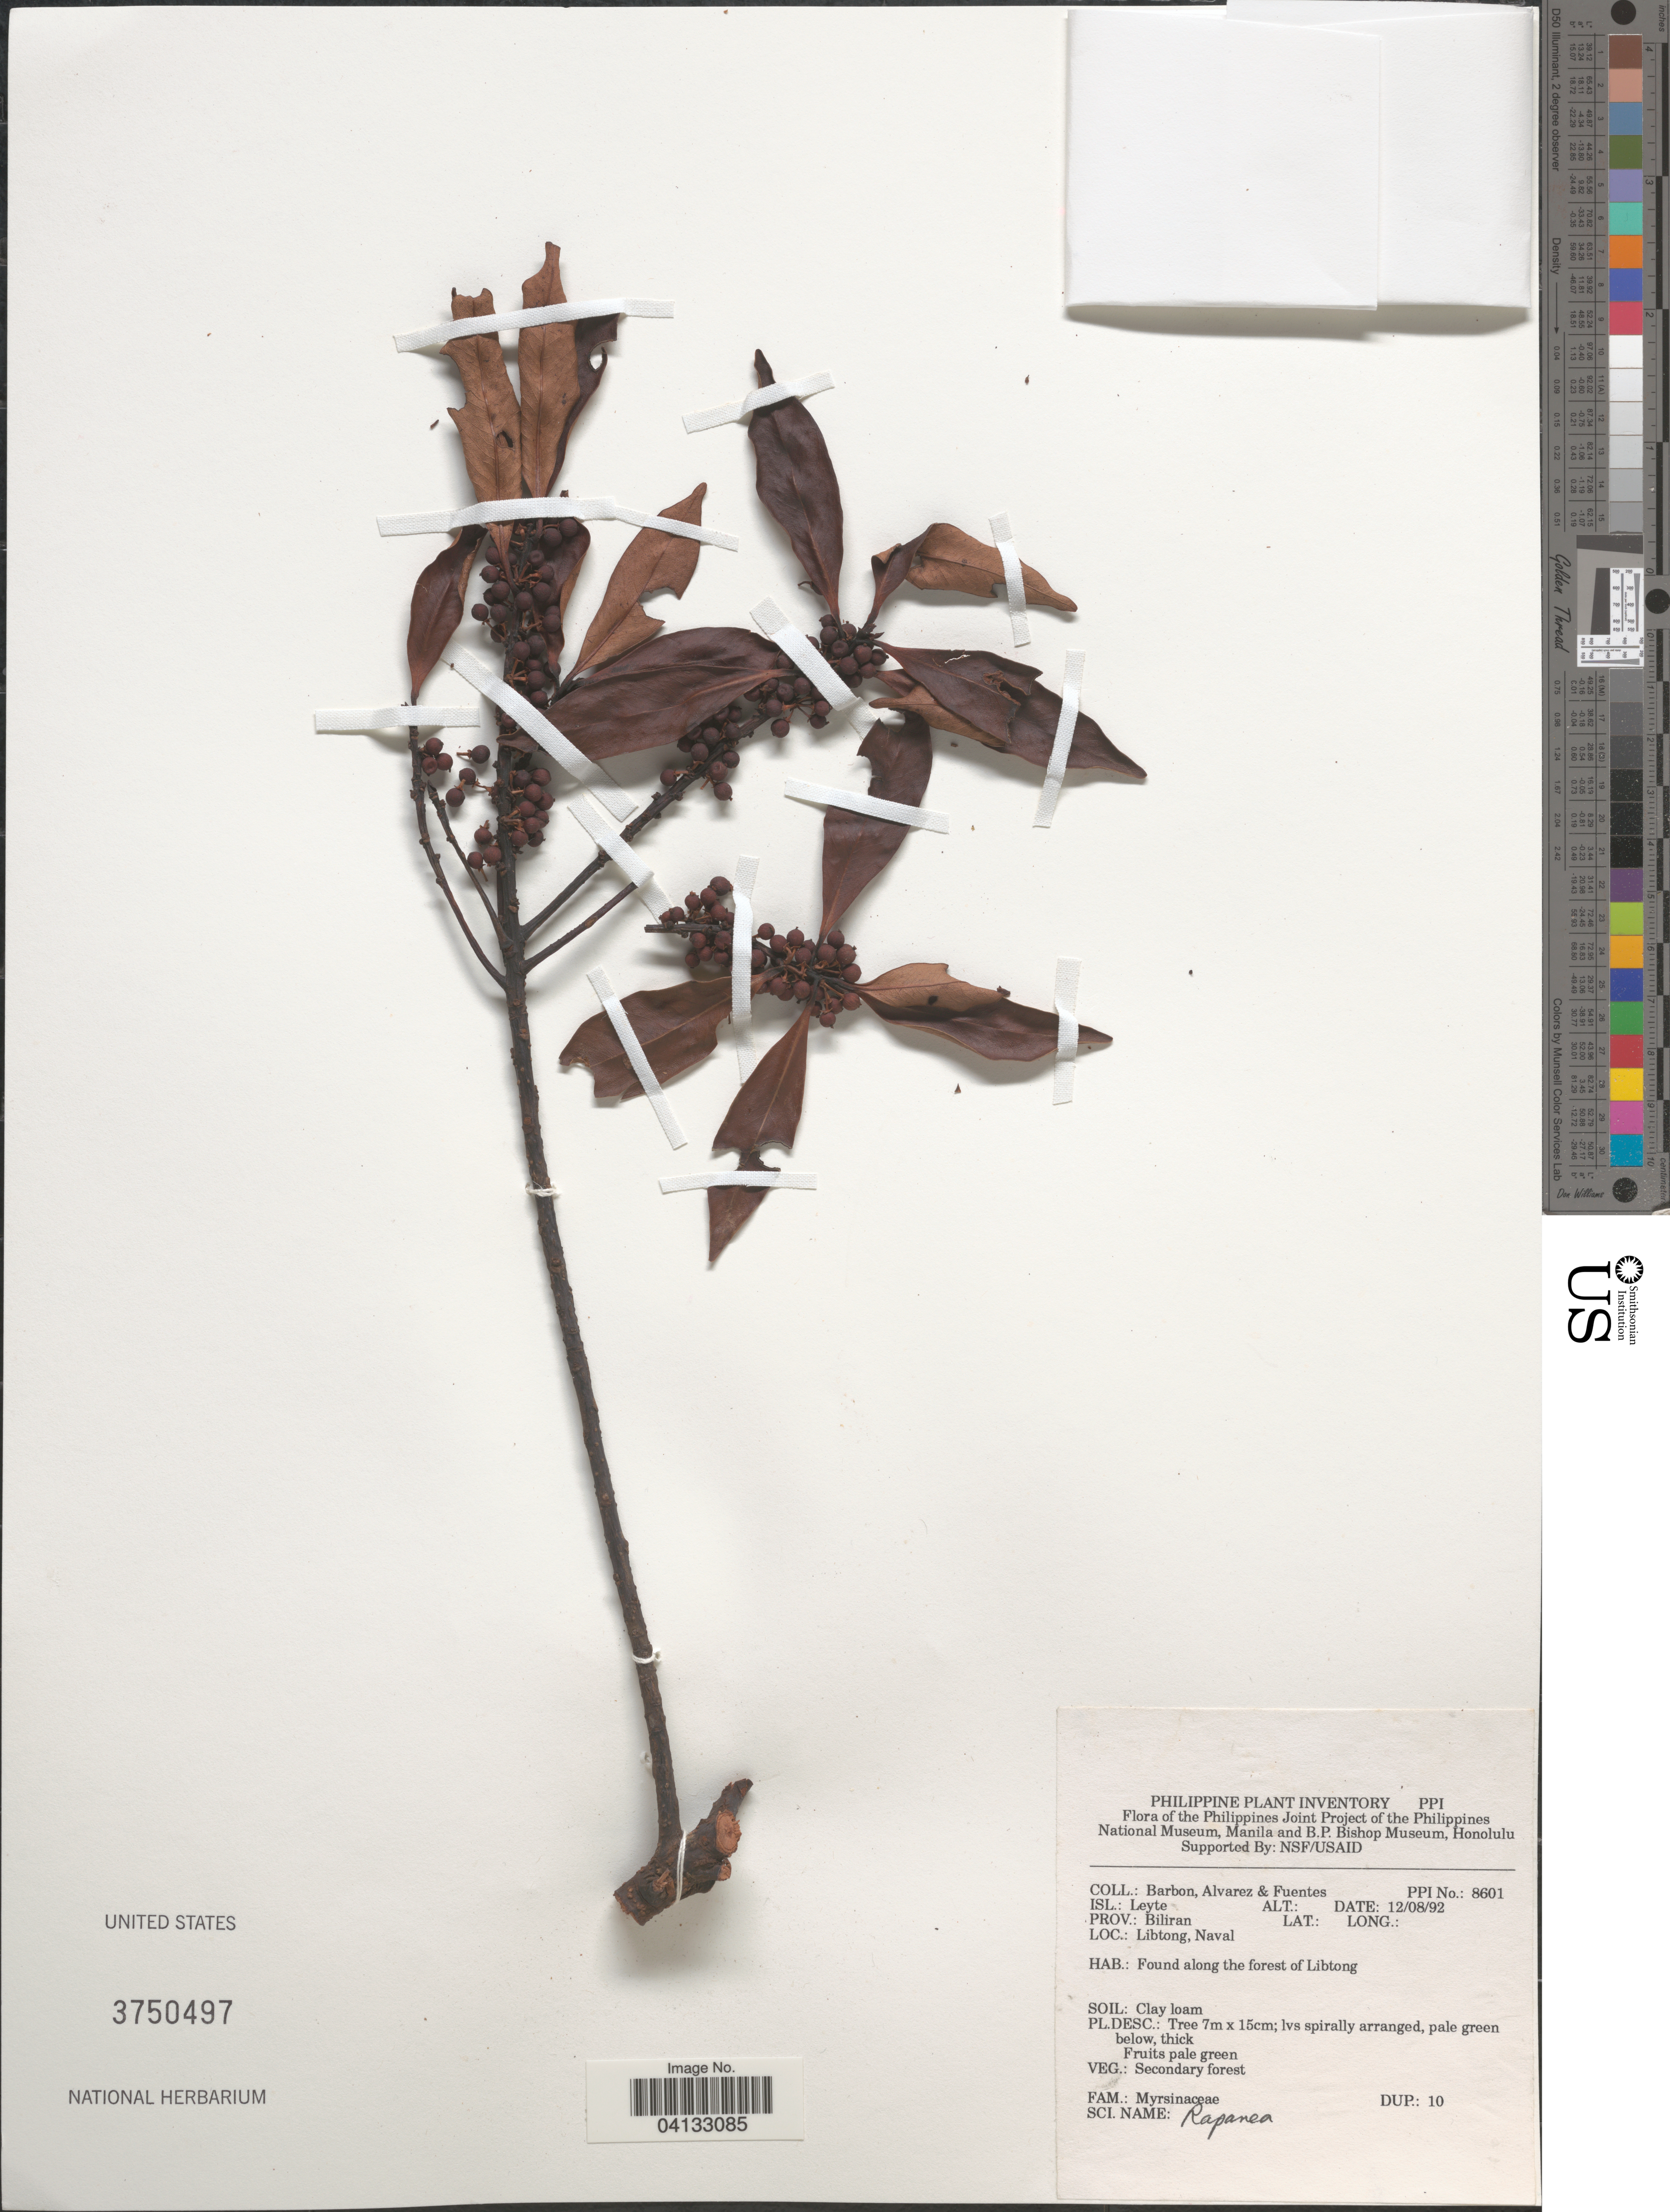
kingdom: Plantae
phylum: Tracheophyta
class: Magnoliopsida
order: Ericales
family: Primulaceae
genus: Rapanea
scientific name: Rapanea sp.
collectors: Barbon, -- Alvarez & -. Fuentes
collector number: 8601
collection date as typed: Transcribed d/m/y: 12/8/92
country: Philippines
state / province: Eastern Visayas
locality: Isl.: Leyte. Prov.: Biliran. Libtong, Naval. Found along the forest of Libtong.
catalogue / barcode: US 3750497